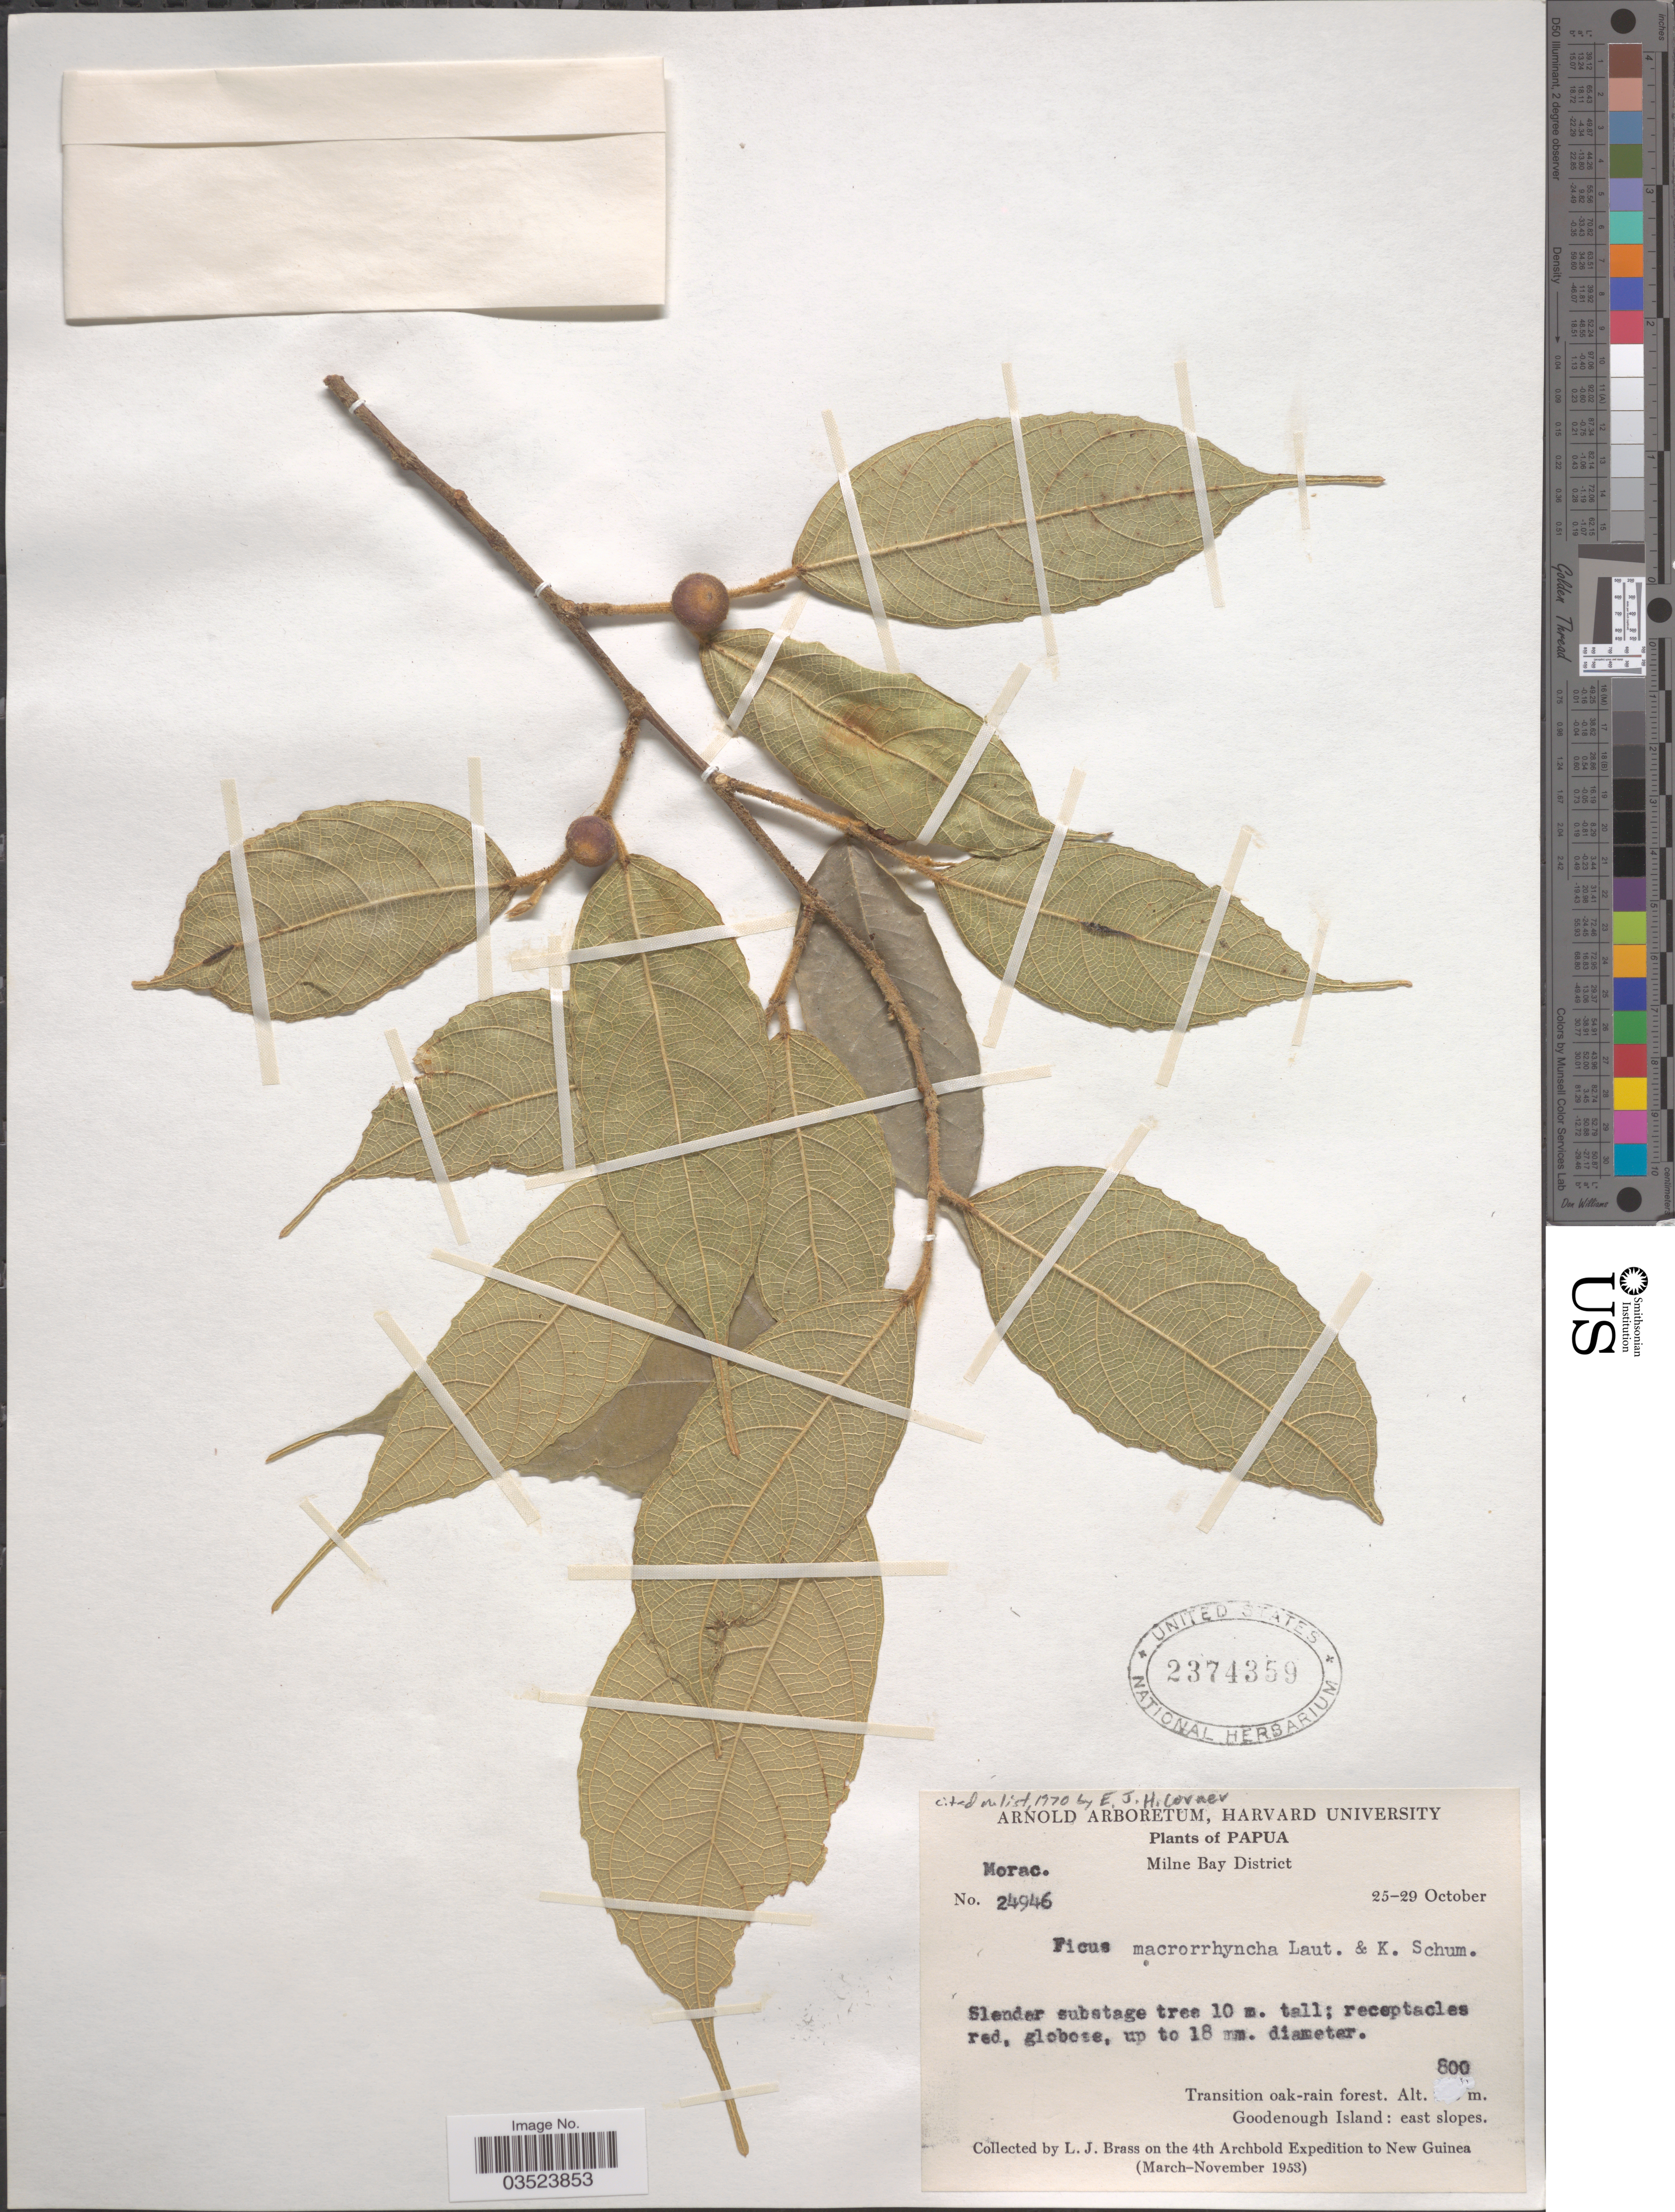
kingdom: Plantae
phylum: Tracheophyta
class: Magnoliopsida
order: Rosales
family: Moraceae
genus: Ficus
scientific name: Ficus macrorrhyncha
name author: K. Schum. & Lauterb.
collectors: L. J. Brass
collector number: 24946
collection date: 1953-10-25/1953-10-29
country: Papua New Guinea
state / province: Milne Bay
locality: Papua. Milne Bay District. Goodenough Island: east slopes.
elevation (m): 800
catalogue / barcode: US 2374359